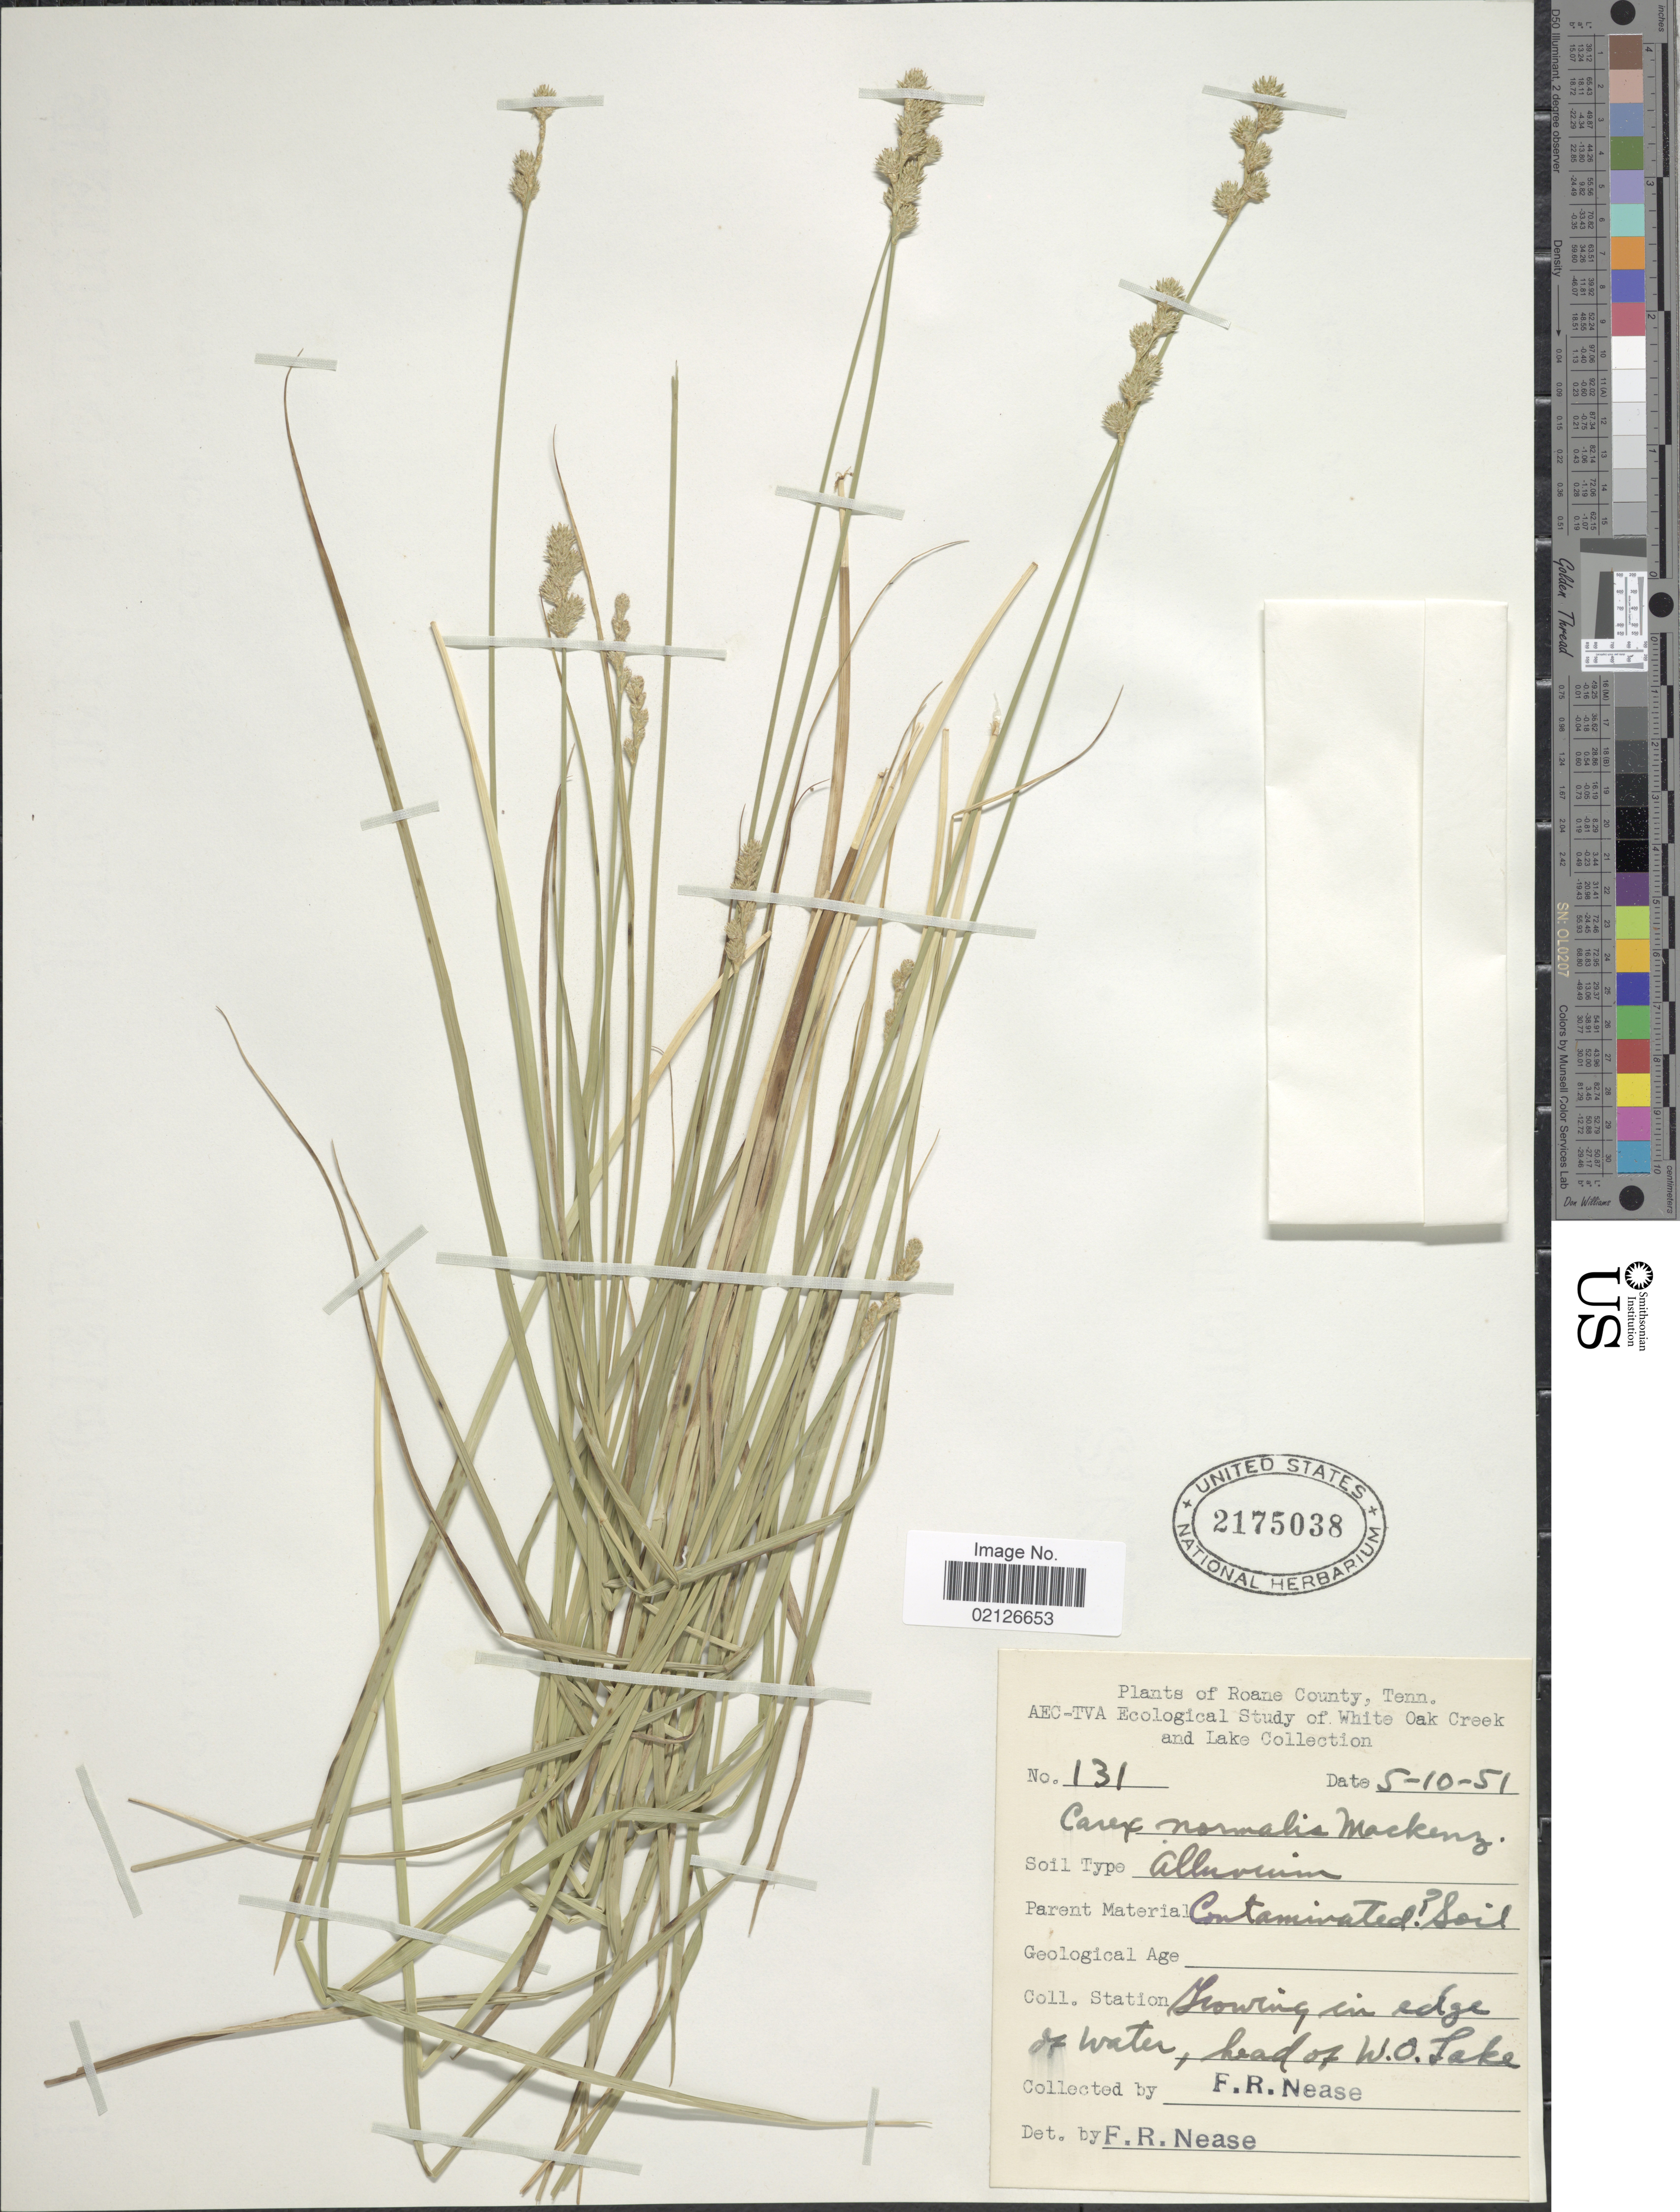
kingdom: Plantae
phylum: Tracheophyta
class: Liliopsida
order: Poales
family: Cyperaceae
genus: Carex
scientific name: Carex normalis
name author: Mack.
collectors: F. Nease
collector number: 131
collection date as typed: Transcribed d/m/y: 10/5/51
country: United States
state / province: Tennessee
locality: Roane County, growing in edge of water, head of W.O. lake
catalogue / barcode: US 2175038